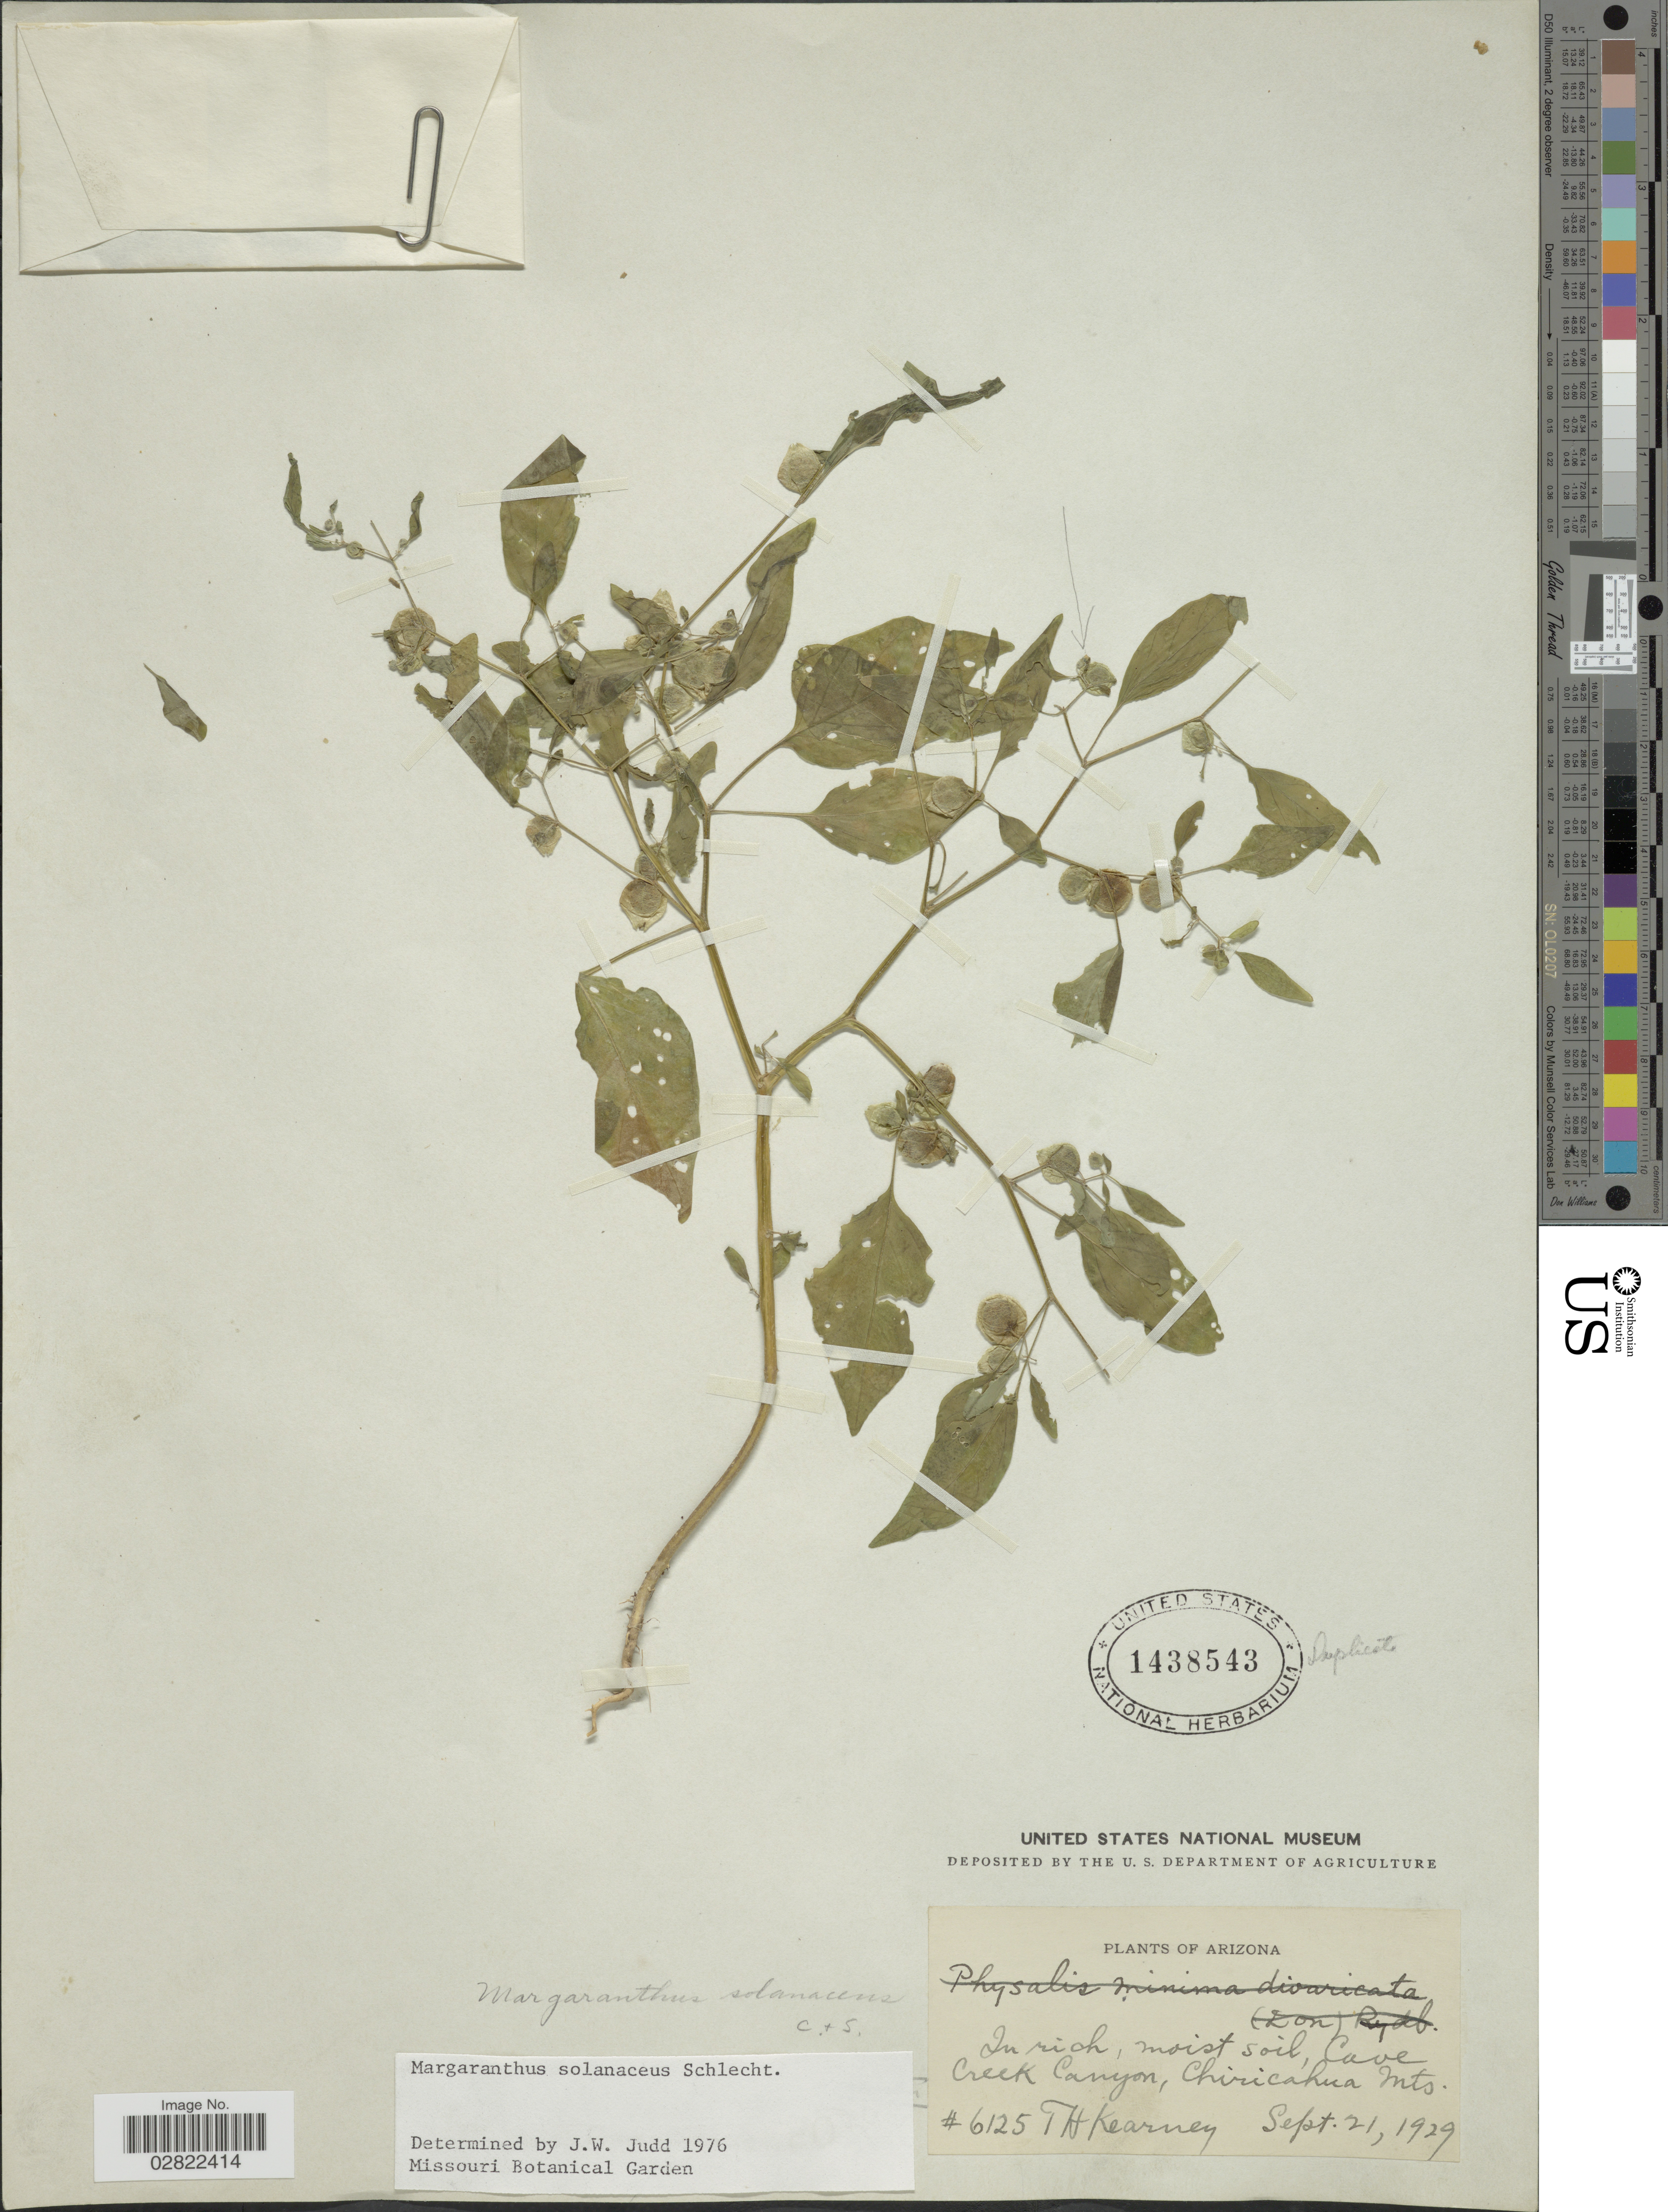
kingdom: Plantae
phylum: Tracheophyta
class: Magnoliopsida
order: Solanales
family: Solanaceae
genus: Margaranthus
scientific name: Margaranthus solanaceus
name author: Schltdl.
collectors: T. H. Kearney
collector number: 6125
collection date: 1929-09-21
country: United States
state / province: Arizona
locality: Cave Creek Canyon, Chiricahua Mts.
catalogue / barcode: US 1438543